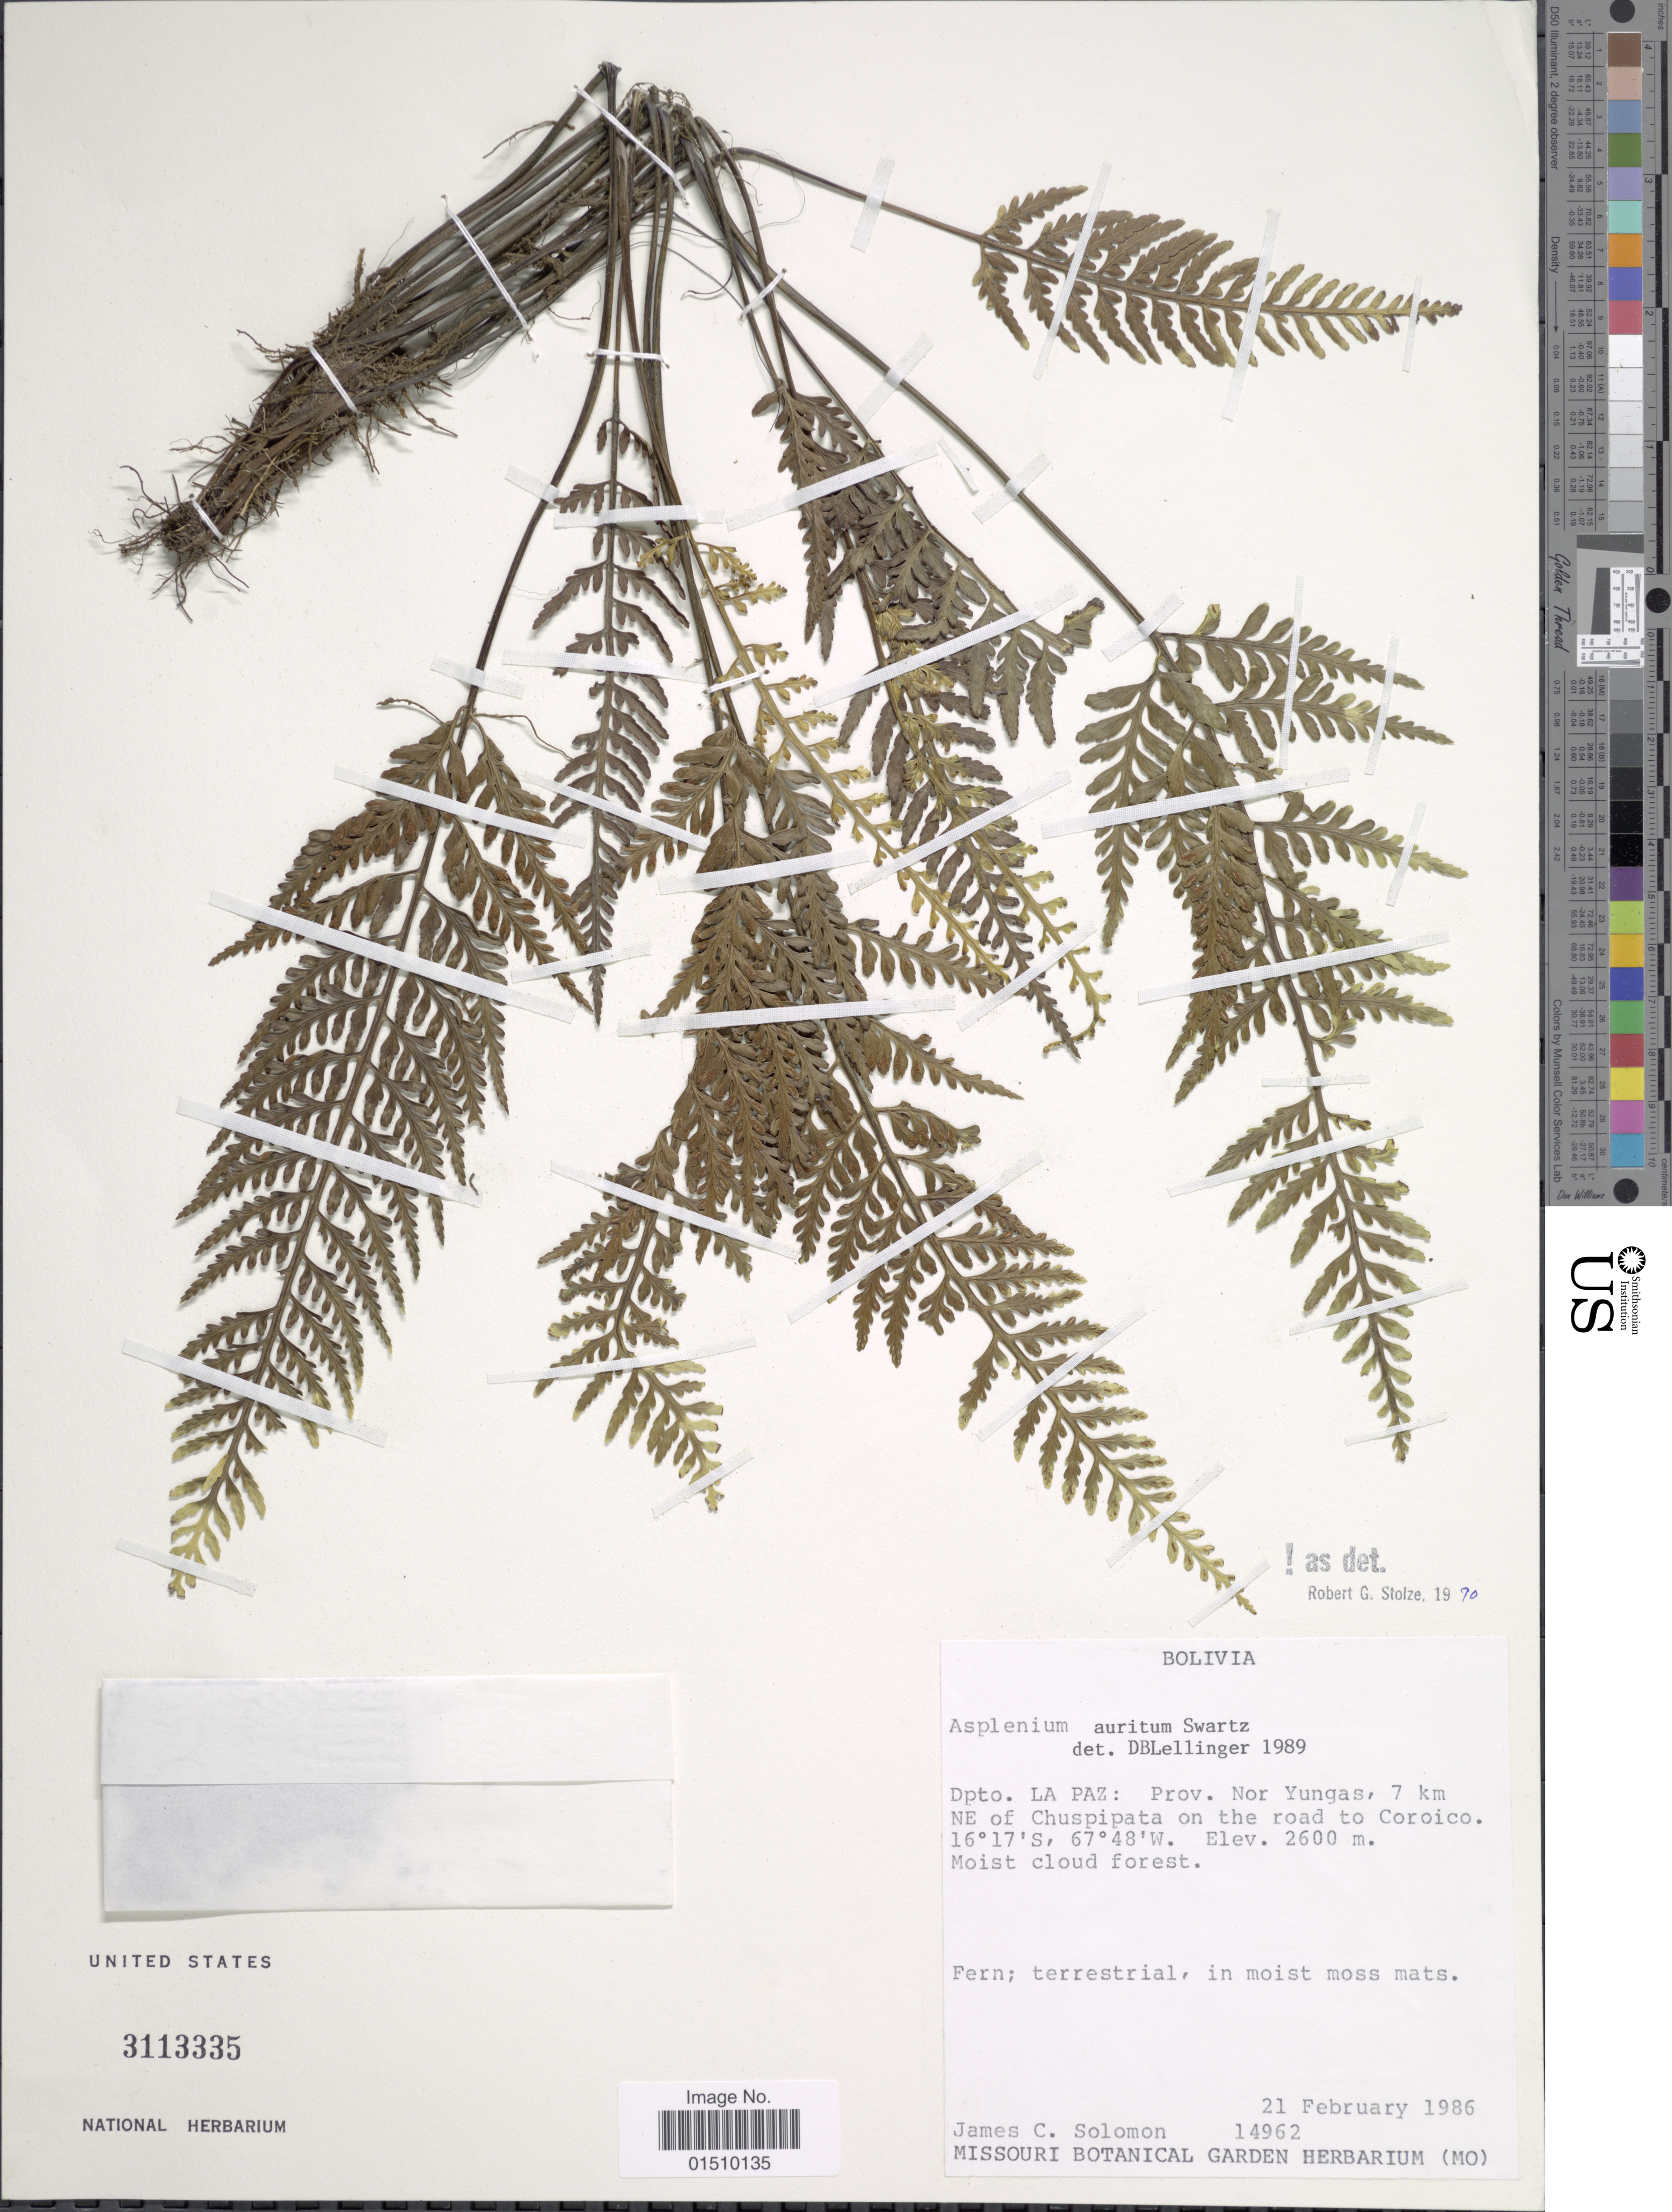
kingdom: Plantae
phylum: Tracheophyta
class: Polypodiopsida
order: Polypodiales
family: Aspleniaceae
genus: Asplenium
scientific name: Asplenium auritum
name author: Sw.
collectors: J. C. Solomon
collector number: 14962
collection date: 1986-02-21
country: Bolivia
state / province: La Paz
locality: Bolivia, Dpto. La Paz.Prov. Nor Yungas, 7 km NE of Chuspipata on the road to Coroico.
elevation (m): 2600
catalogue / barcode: US 3113335